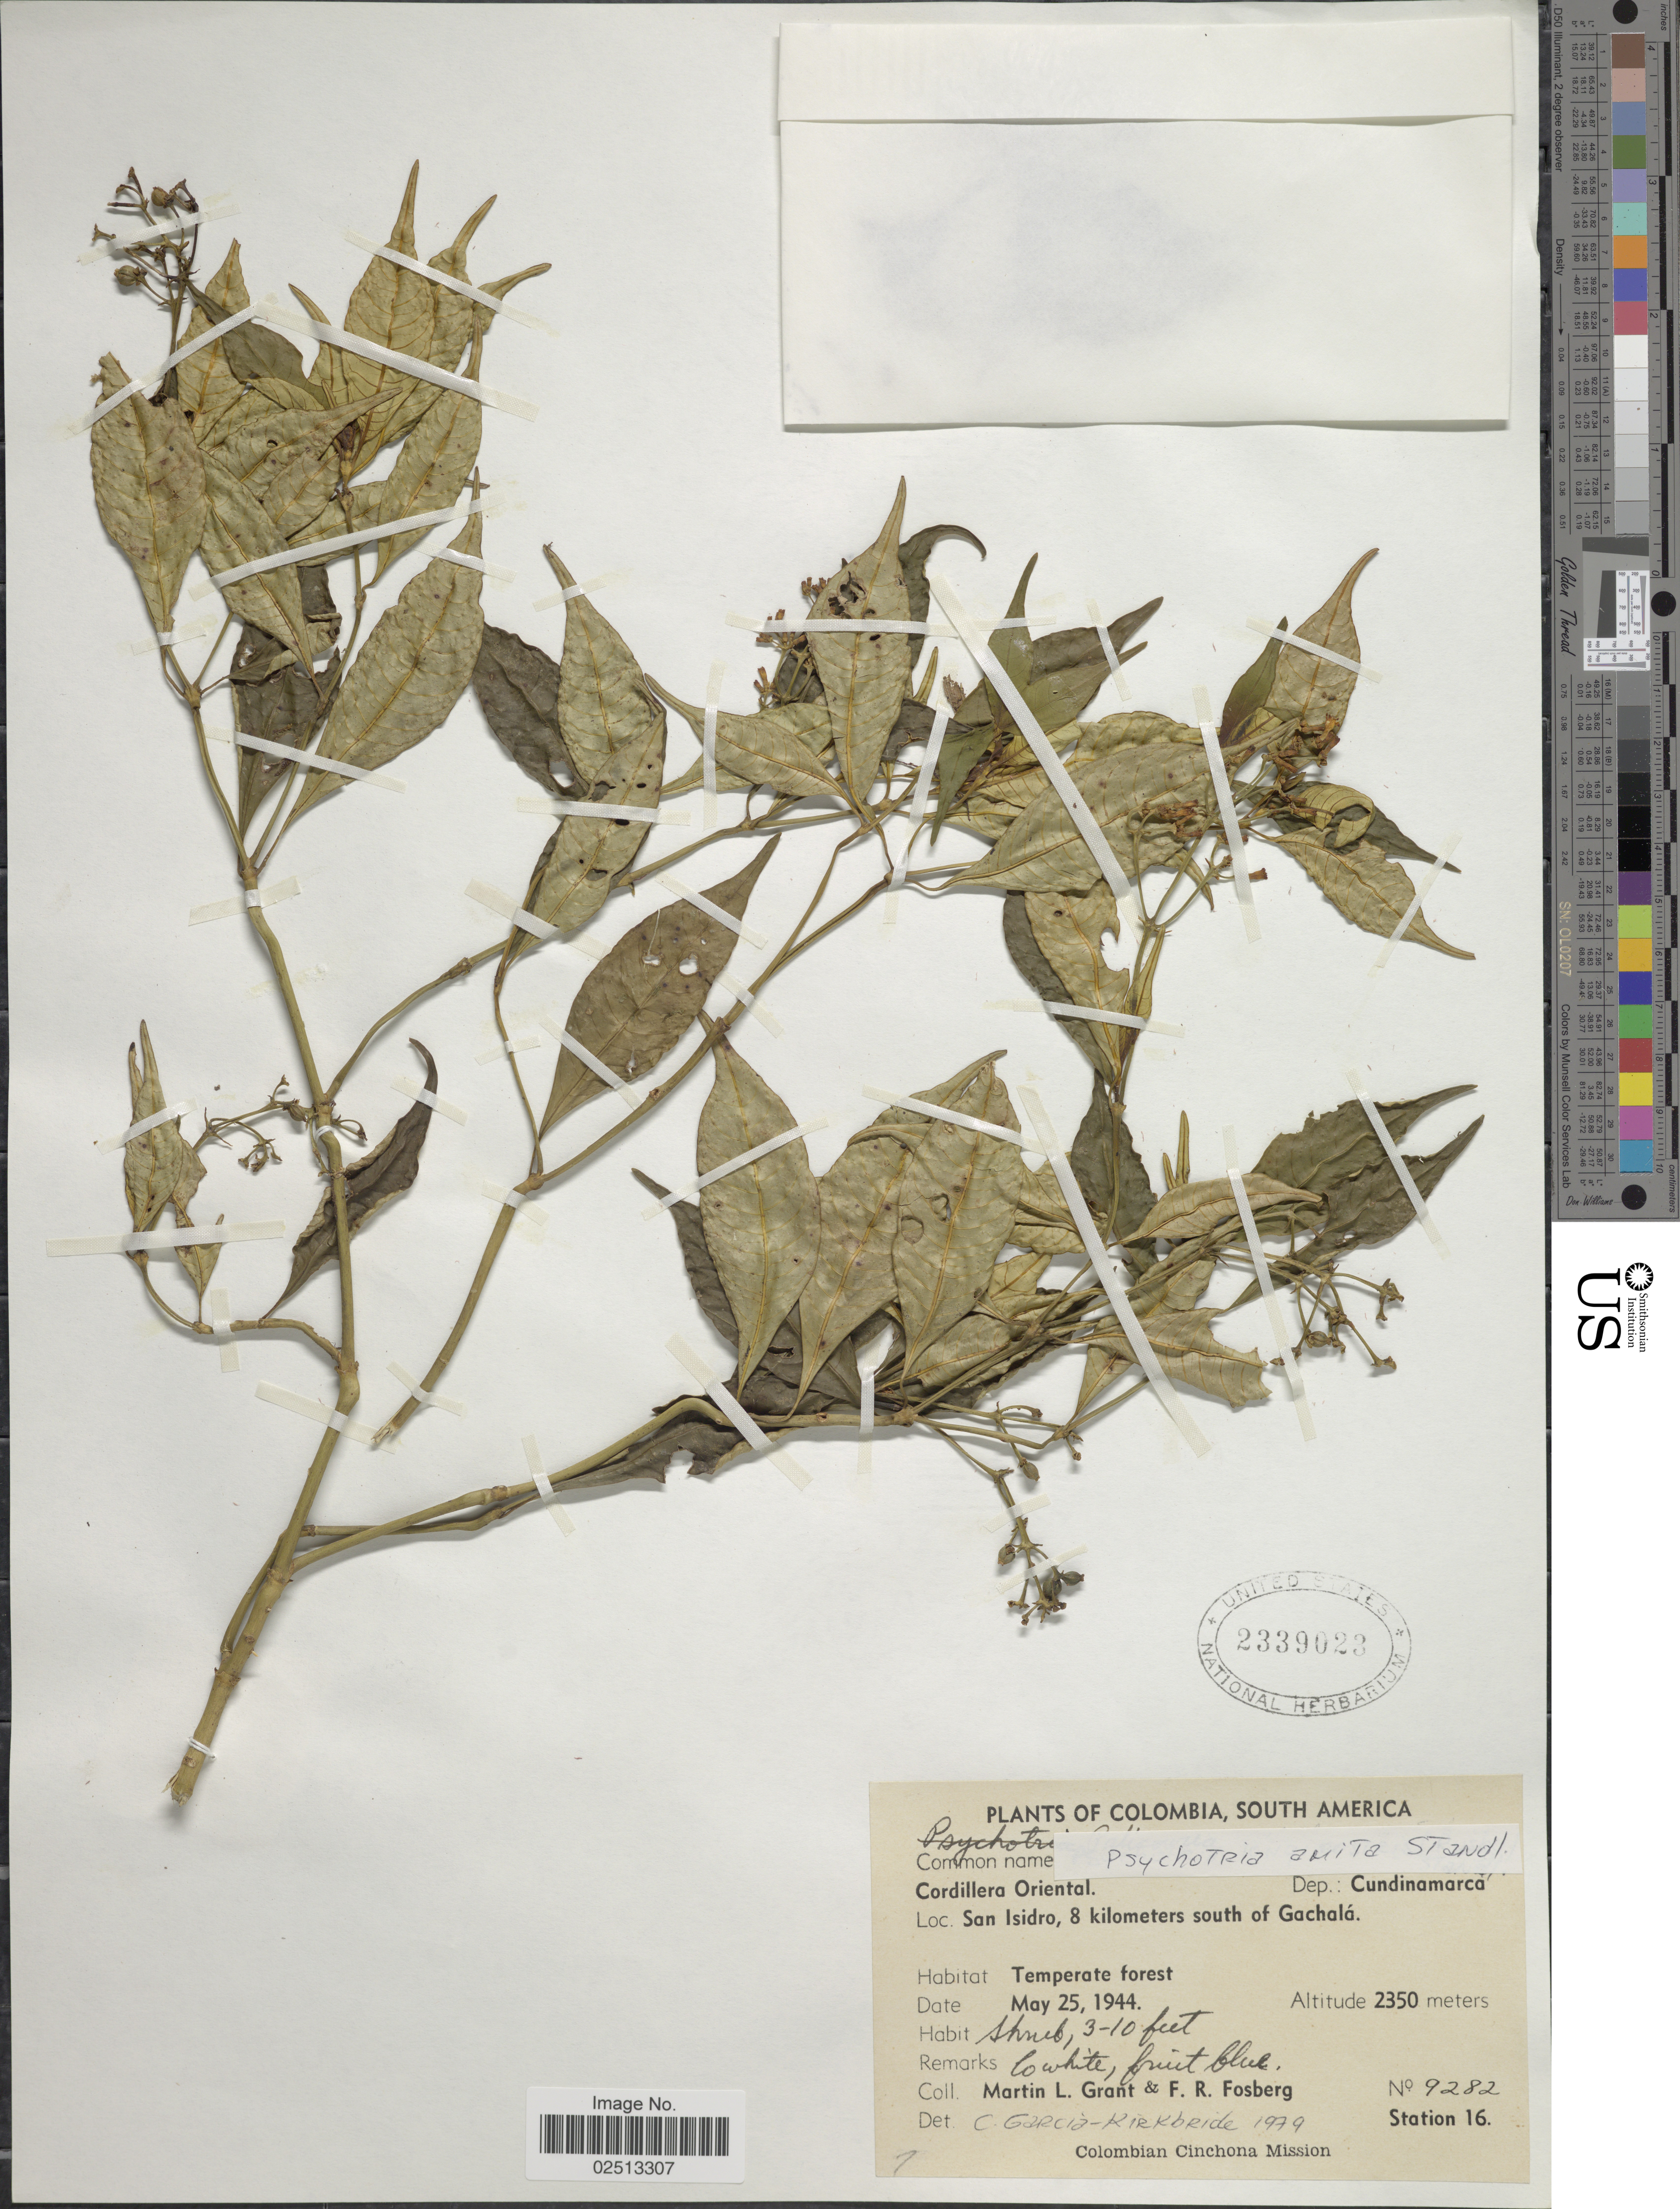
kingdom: Plantae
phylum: Tracheophyta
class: Magnoliopsida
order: Gentianales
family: Rubiaceae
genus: Psychotria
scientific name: Psychotria amita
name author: Standl.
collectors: M. L. Grant & F. R. Fosberg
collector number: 9282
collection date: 1944-05-25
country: Colombia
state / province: Cundinamarca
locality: Cordillera Oriental, San Isidro, 8 kilometers south of Gachala.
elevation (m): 2350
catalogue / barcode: US 2339023